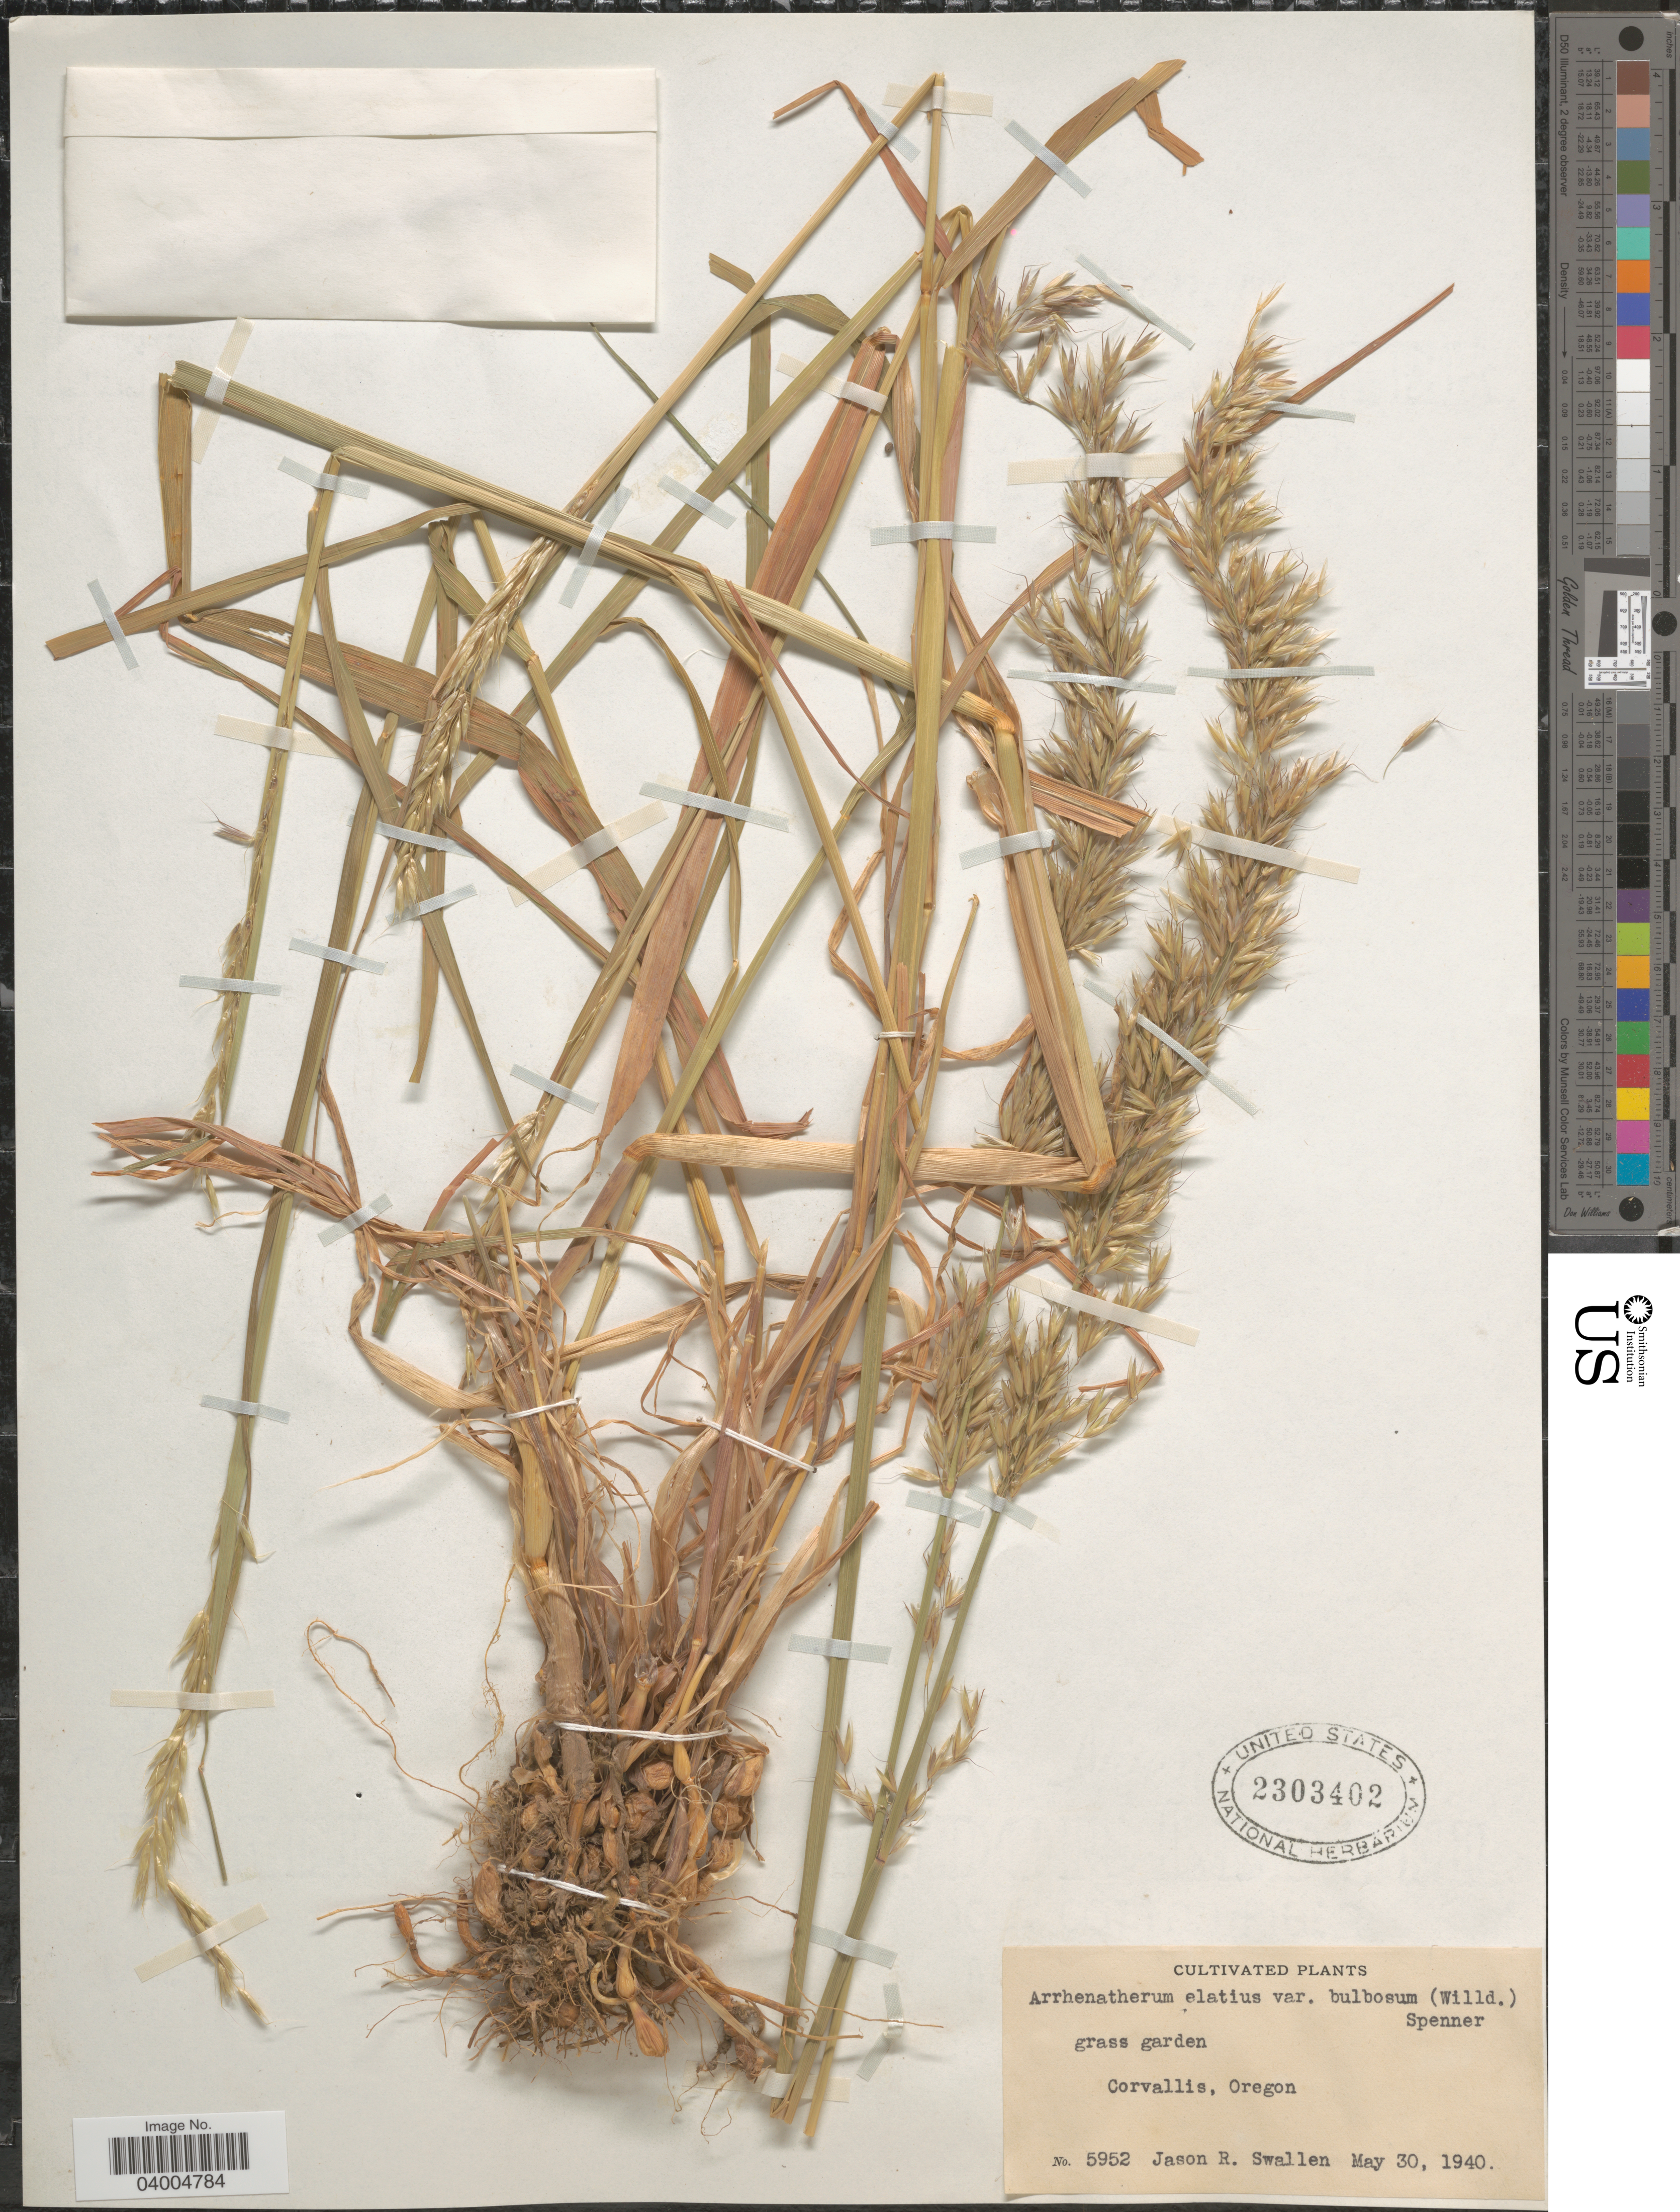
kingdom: Plantae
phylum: Tracheophyta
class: Liliopsida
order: Poales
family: Poaceae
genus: Arrhenatherum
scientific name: Arrhenatherum elatius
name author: (L.) J. Presl & C. Presl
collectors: J. R. Swallen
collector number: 5952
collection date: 1940-05-30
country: United States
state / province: Oregon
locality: Grass garden. Corvallis.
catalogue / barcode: US 2303402